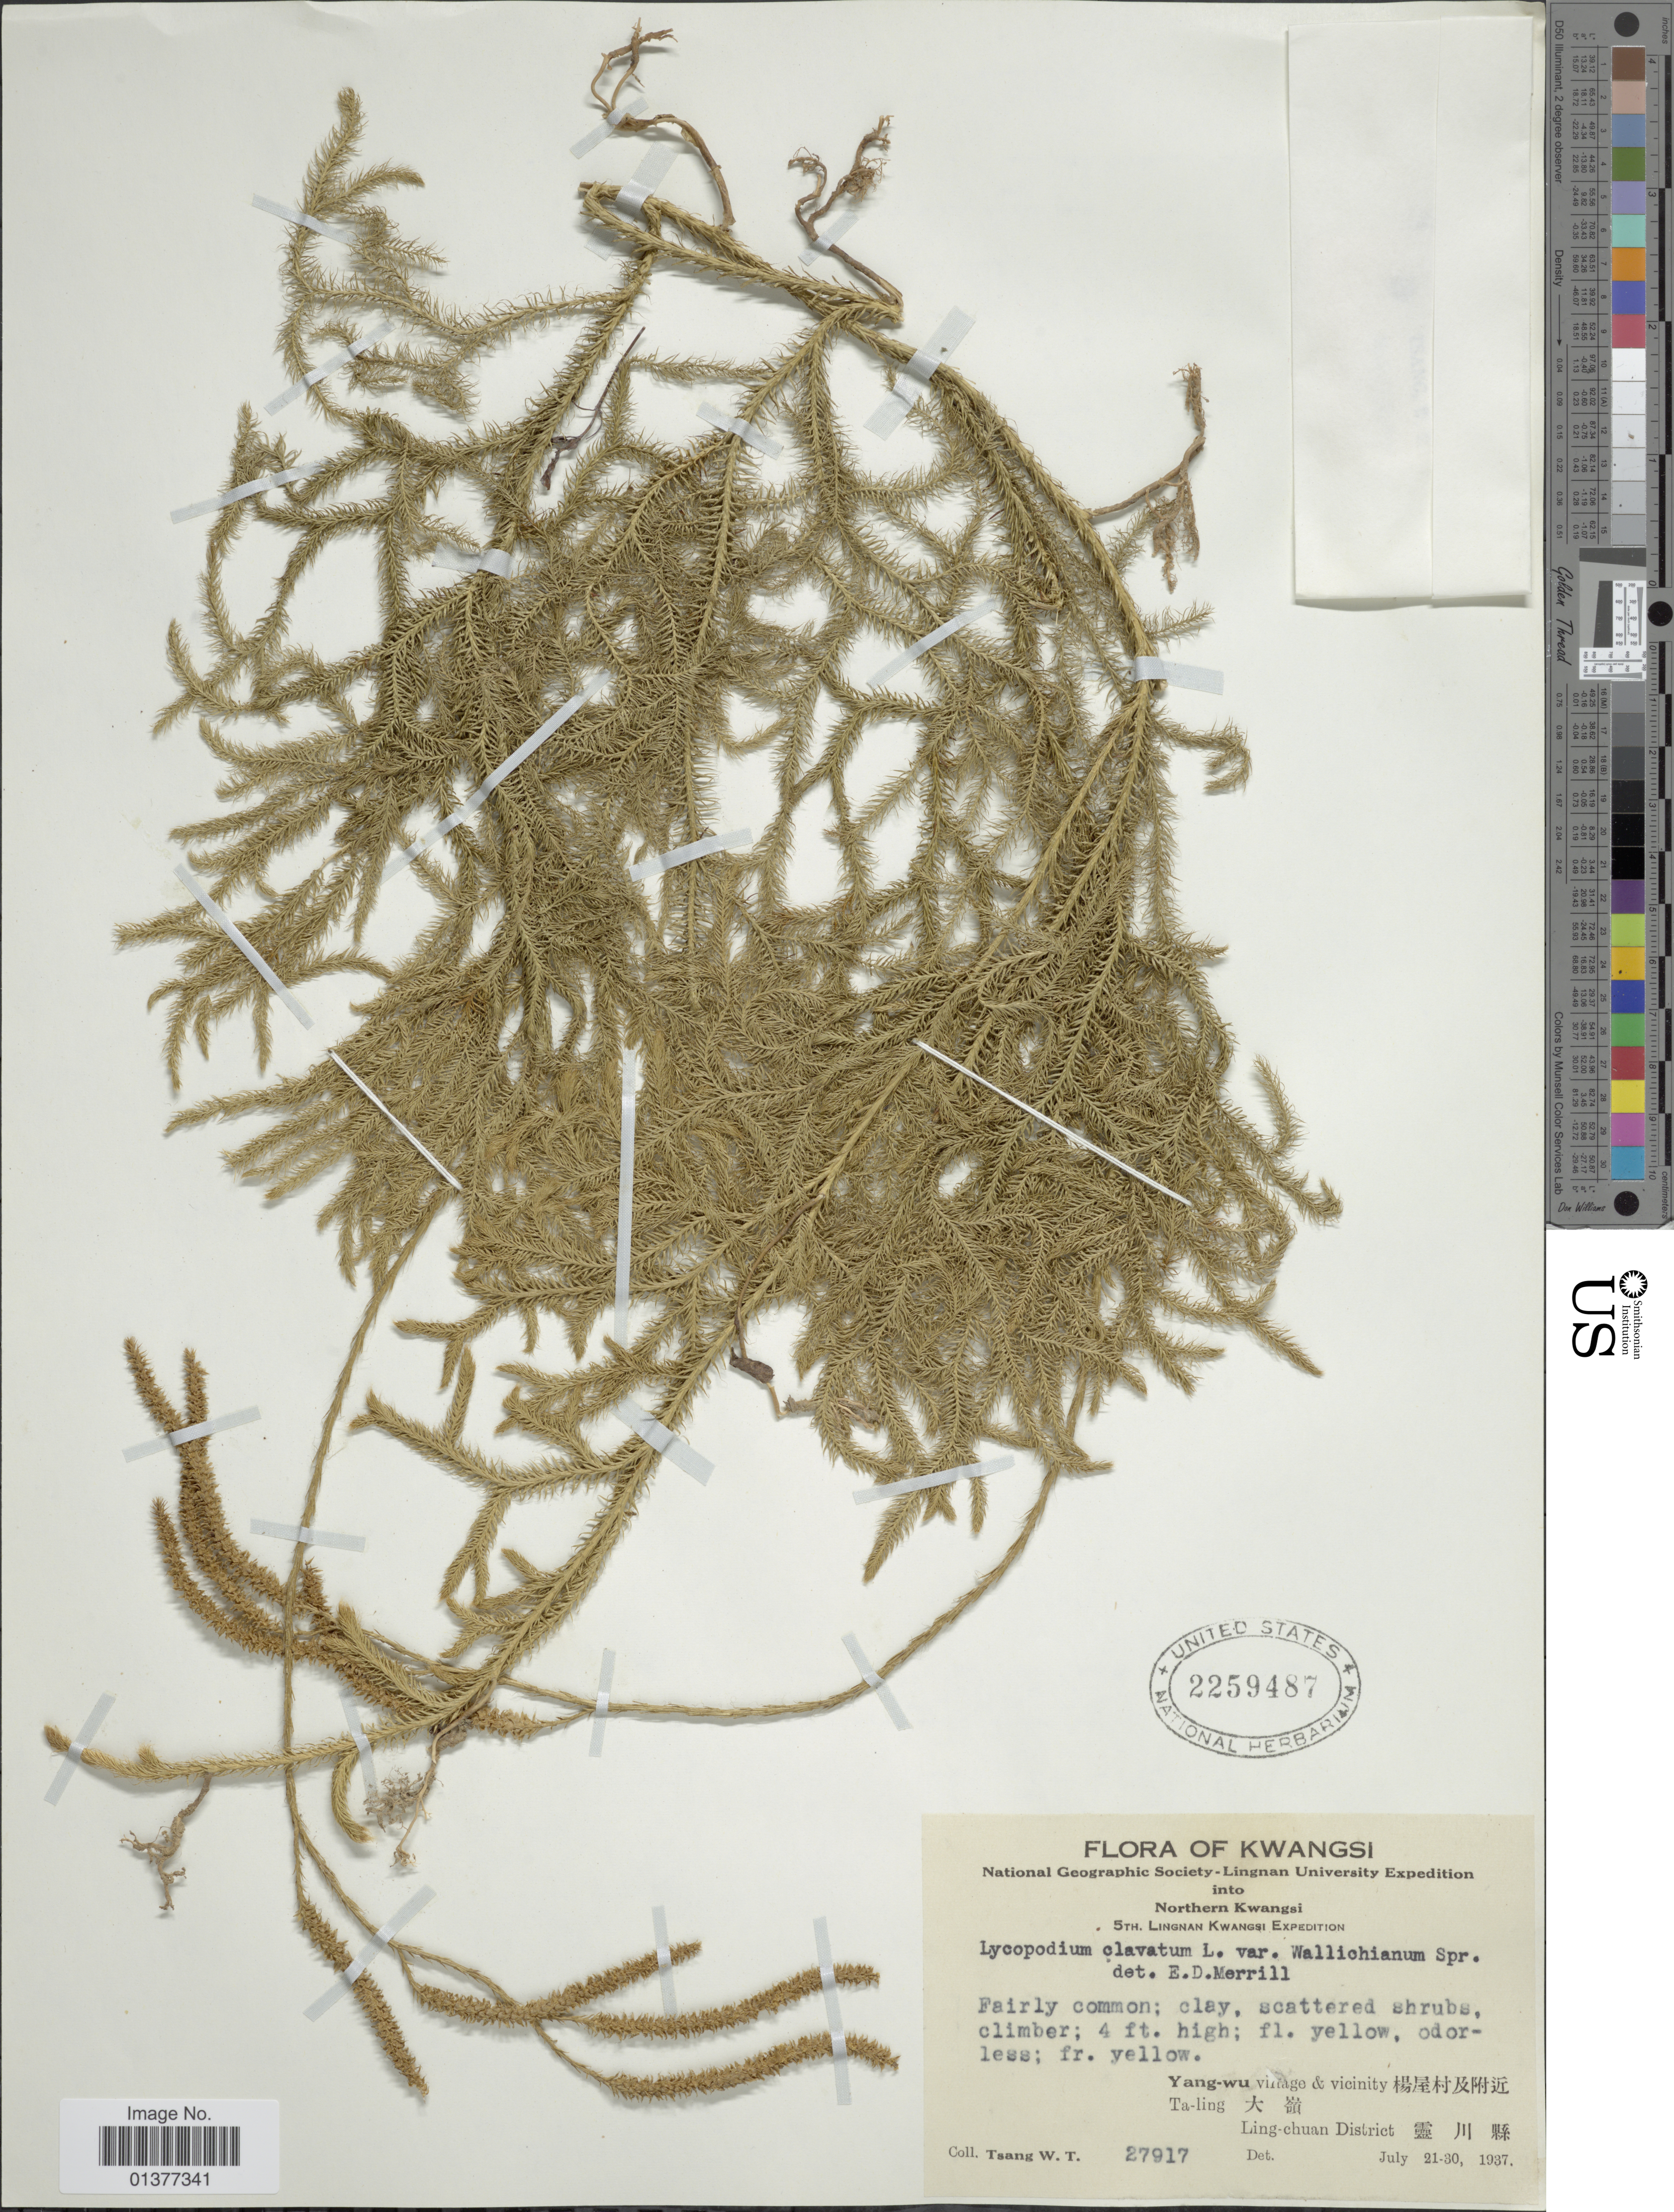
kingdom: Plantae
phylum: Tracheophyta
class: Lycopodiopsida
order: Lycopodiales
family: Lycopodiaceae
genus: Lycopodium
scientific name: Lycopodium clavatum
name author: L.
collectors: W. T. Tsang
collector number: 27917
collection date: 1937-07-21/1937-07-30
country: China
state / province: Guangxi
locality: Kwangsi, Yang-wu village & vicinity, Ta-ling, Ling-chuang District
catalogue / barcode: US 2259487